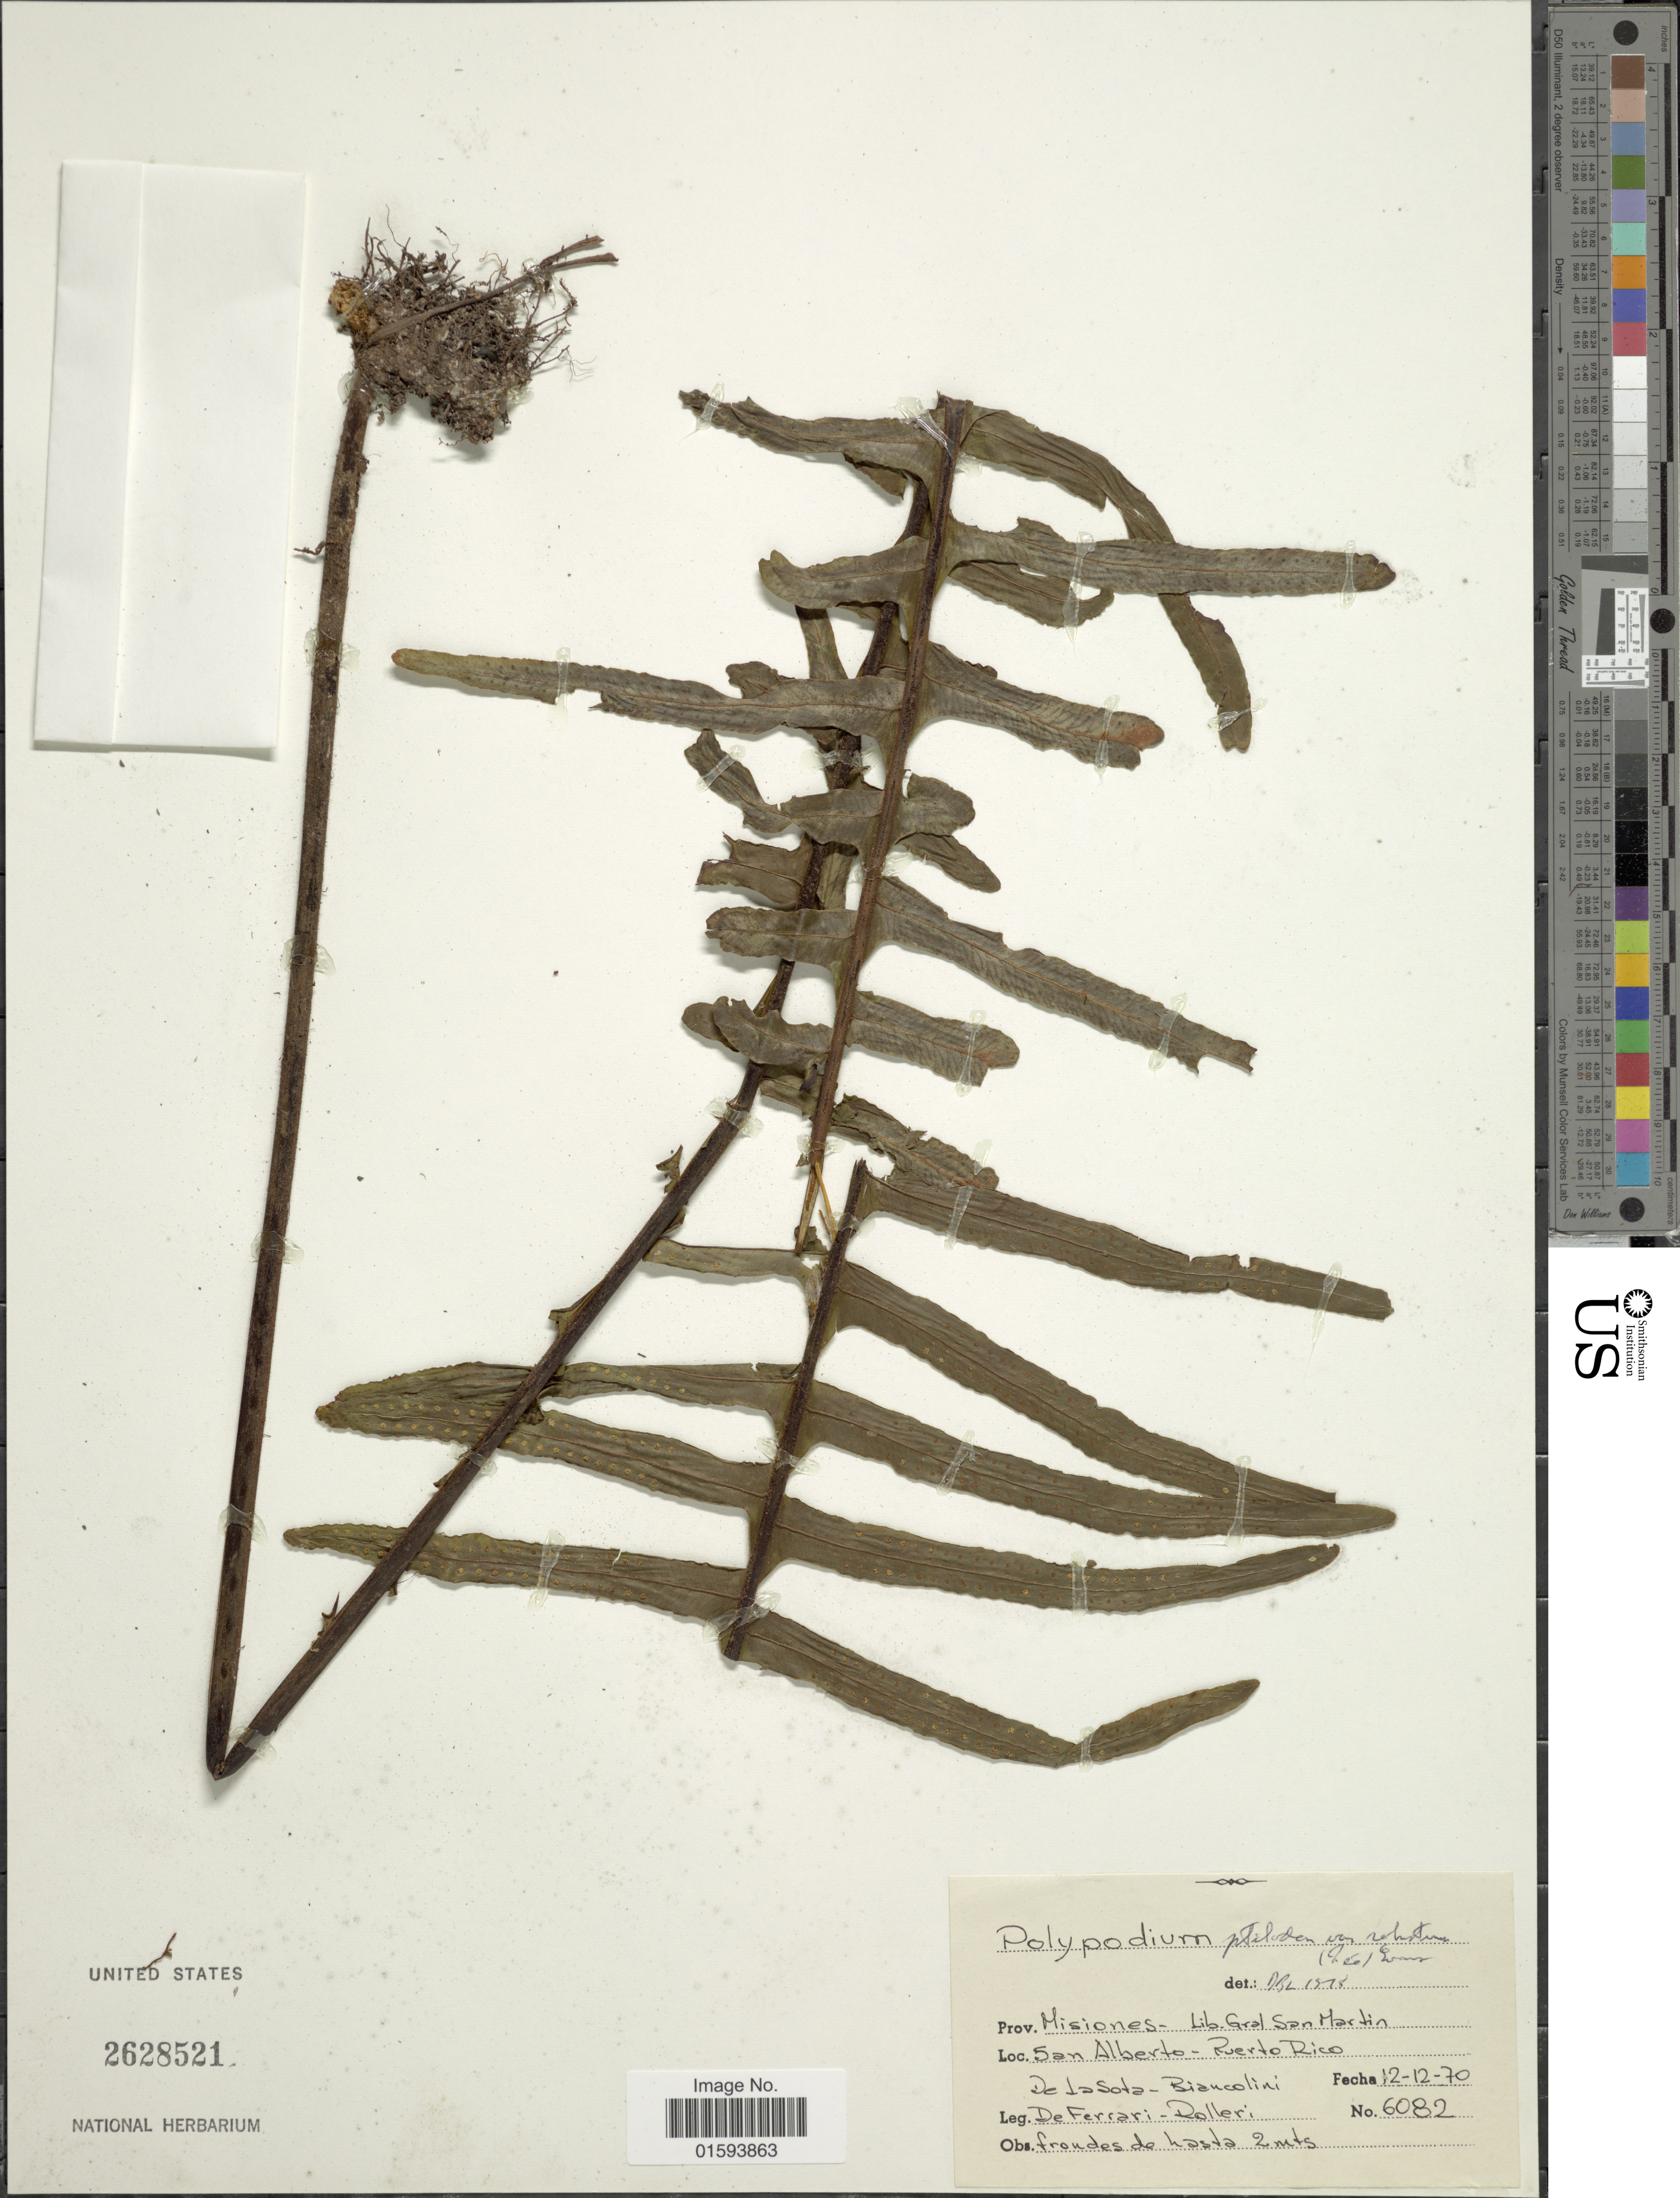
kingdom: Plantae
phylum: Tracheophyta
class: Polypodiopsida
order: Polypodiales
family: Polypodiaceae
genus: Pecluma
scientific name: Pecluma ptilodos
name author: (Kunze) Price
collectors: de la Sota, Biancolini, De Ferrari & Rolleri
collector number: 6082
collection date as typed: Transcribed d/m/y: 12/12/70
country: Argentina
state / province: Misiones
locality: Prov. Misiones- Lib. Gral San Martin, Loc. San Alberto- Puerto Rico.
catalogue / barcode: US 2628521